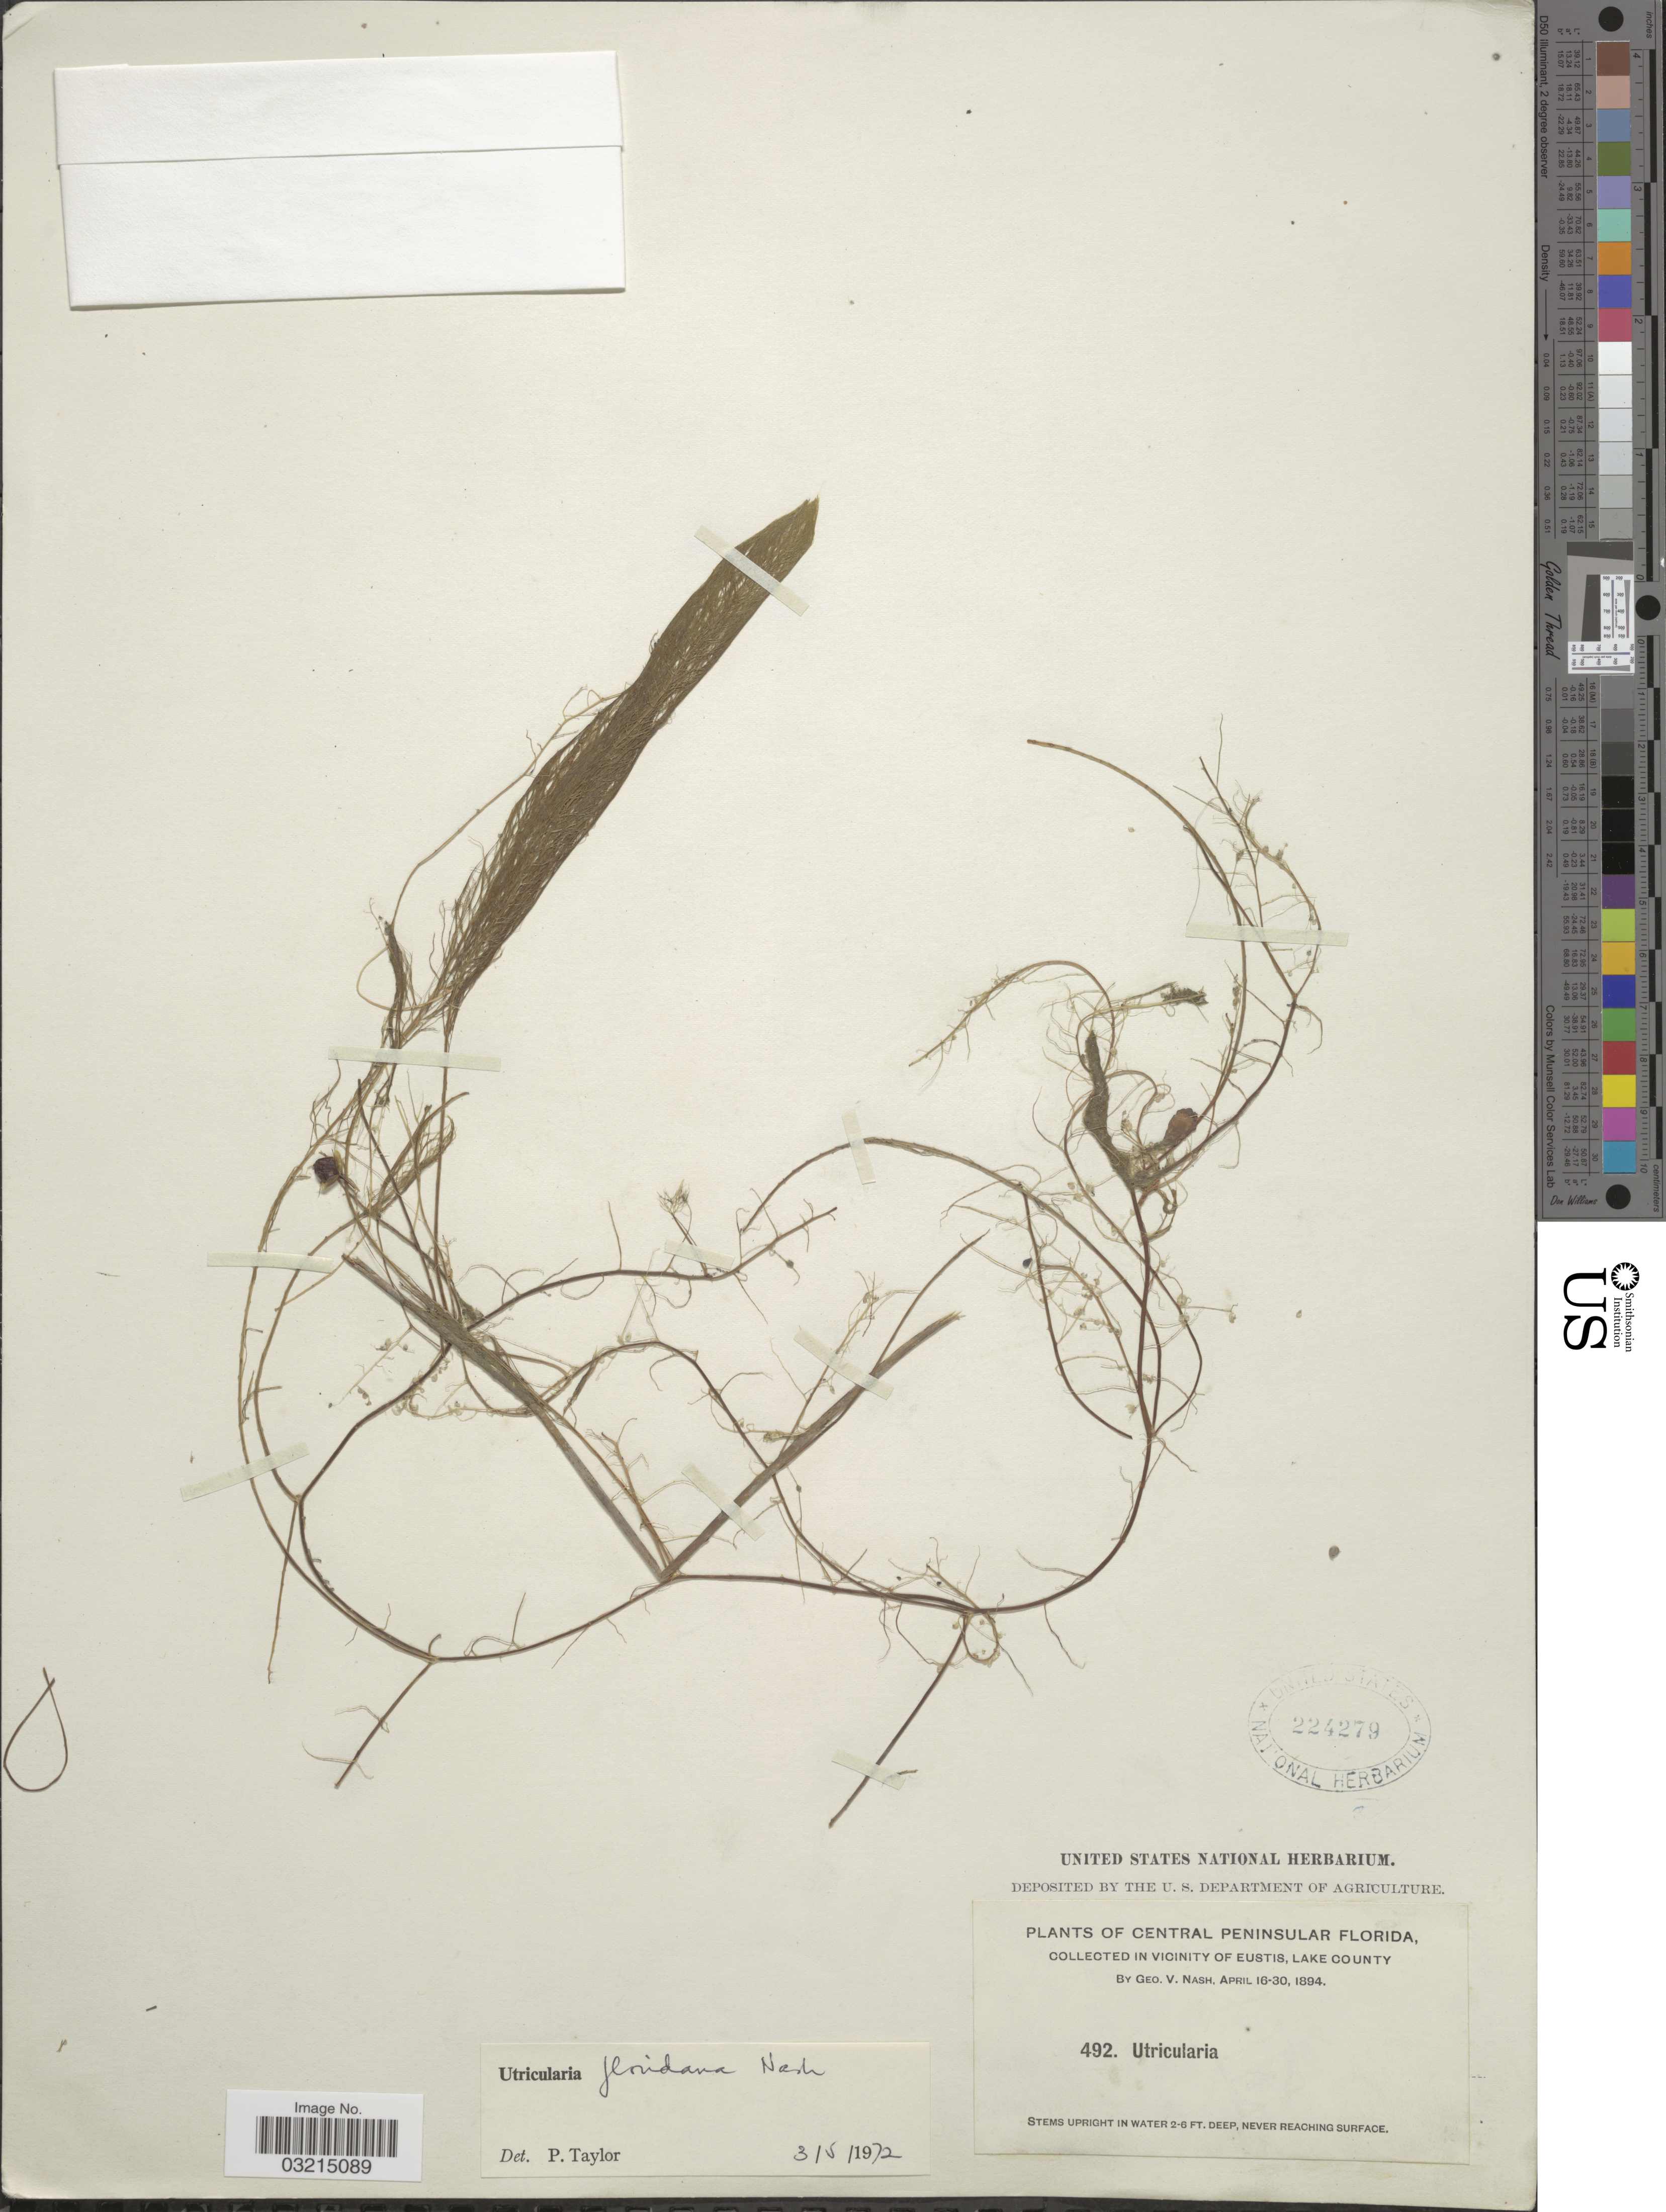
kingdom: Plantae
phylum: Tracheophyta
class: Magnoliopsida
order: Lamiales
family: Lentibulariaceae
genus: Utricularia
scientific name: Utricularia floridana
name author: Nash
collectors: G. V. Nash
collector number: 492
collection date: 1894-04-16/1894-04-30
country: United States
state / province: Florida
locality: Central Peninsular, in vicinity of Eustis, Lake County.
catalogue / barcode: US 224279